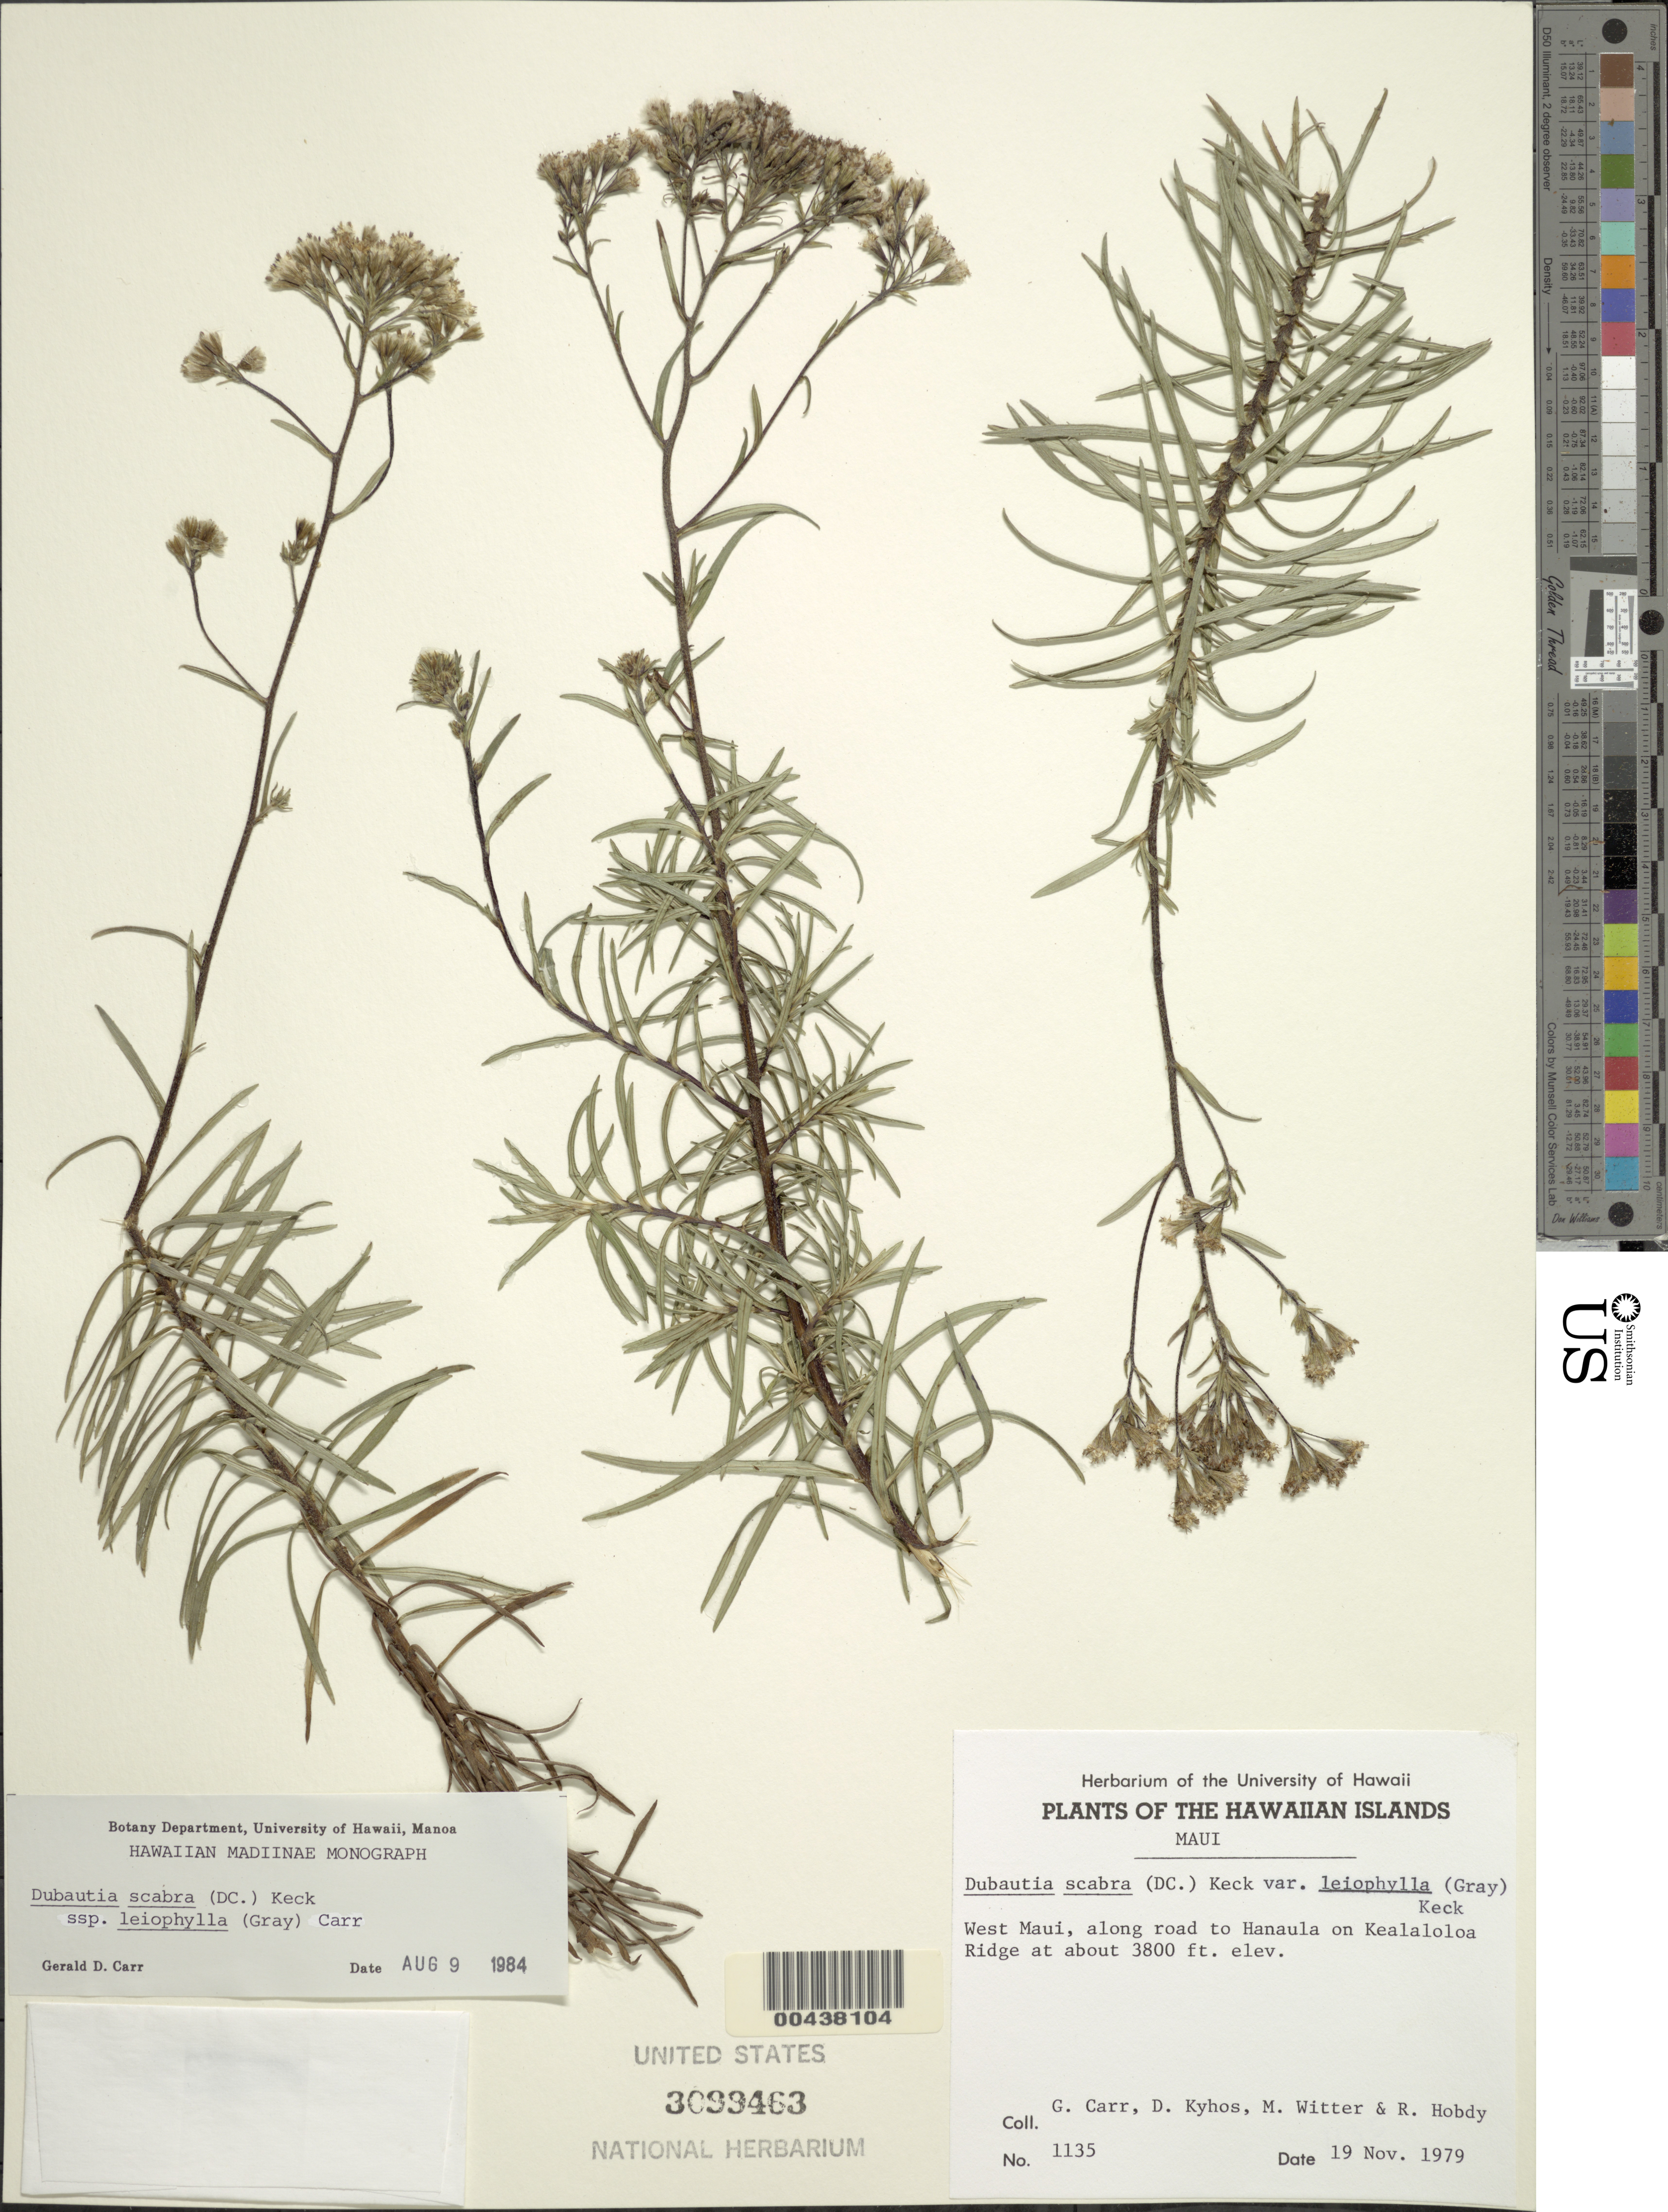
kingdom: Plantae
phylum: Tracheophyta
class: Magnoliopsida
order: Asterales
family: Asteraceae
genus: Dubautia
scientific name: Dubautia scabra subsp. leiophylla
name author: (A. Gray) G.D. Carr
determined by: Carr, G. D.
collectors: G. D. Carr, D. W. Kyhos, M. Witter & R. Hobdy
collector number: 1135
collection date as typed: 19 Nov 1979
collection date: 1979-11-19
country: United States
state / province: Hawaii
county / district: Maui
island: Maui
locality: W Maui, along road to Hanaula on Kealaloloa Ridge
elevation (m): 1158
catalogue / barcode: US 3099463